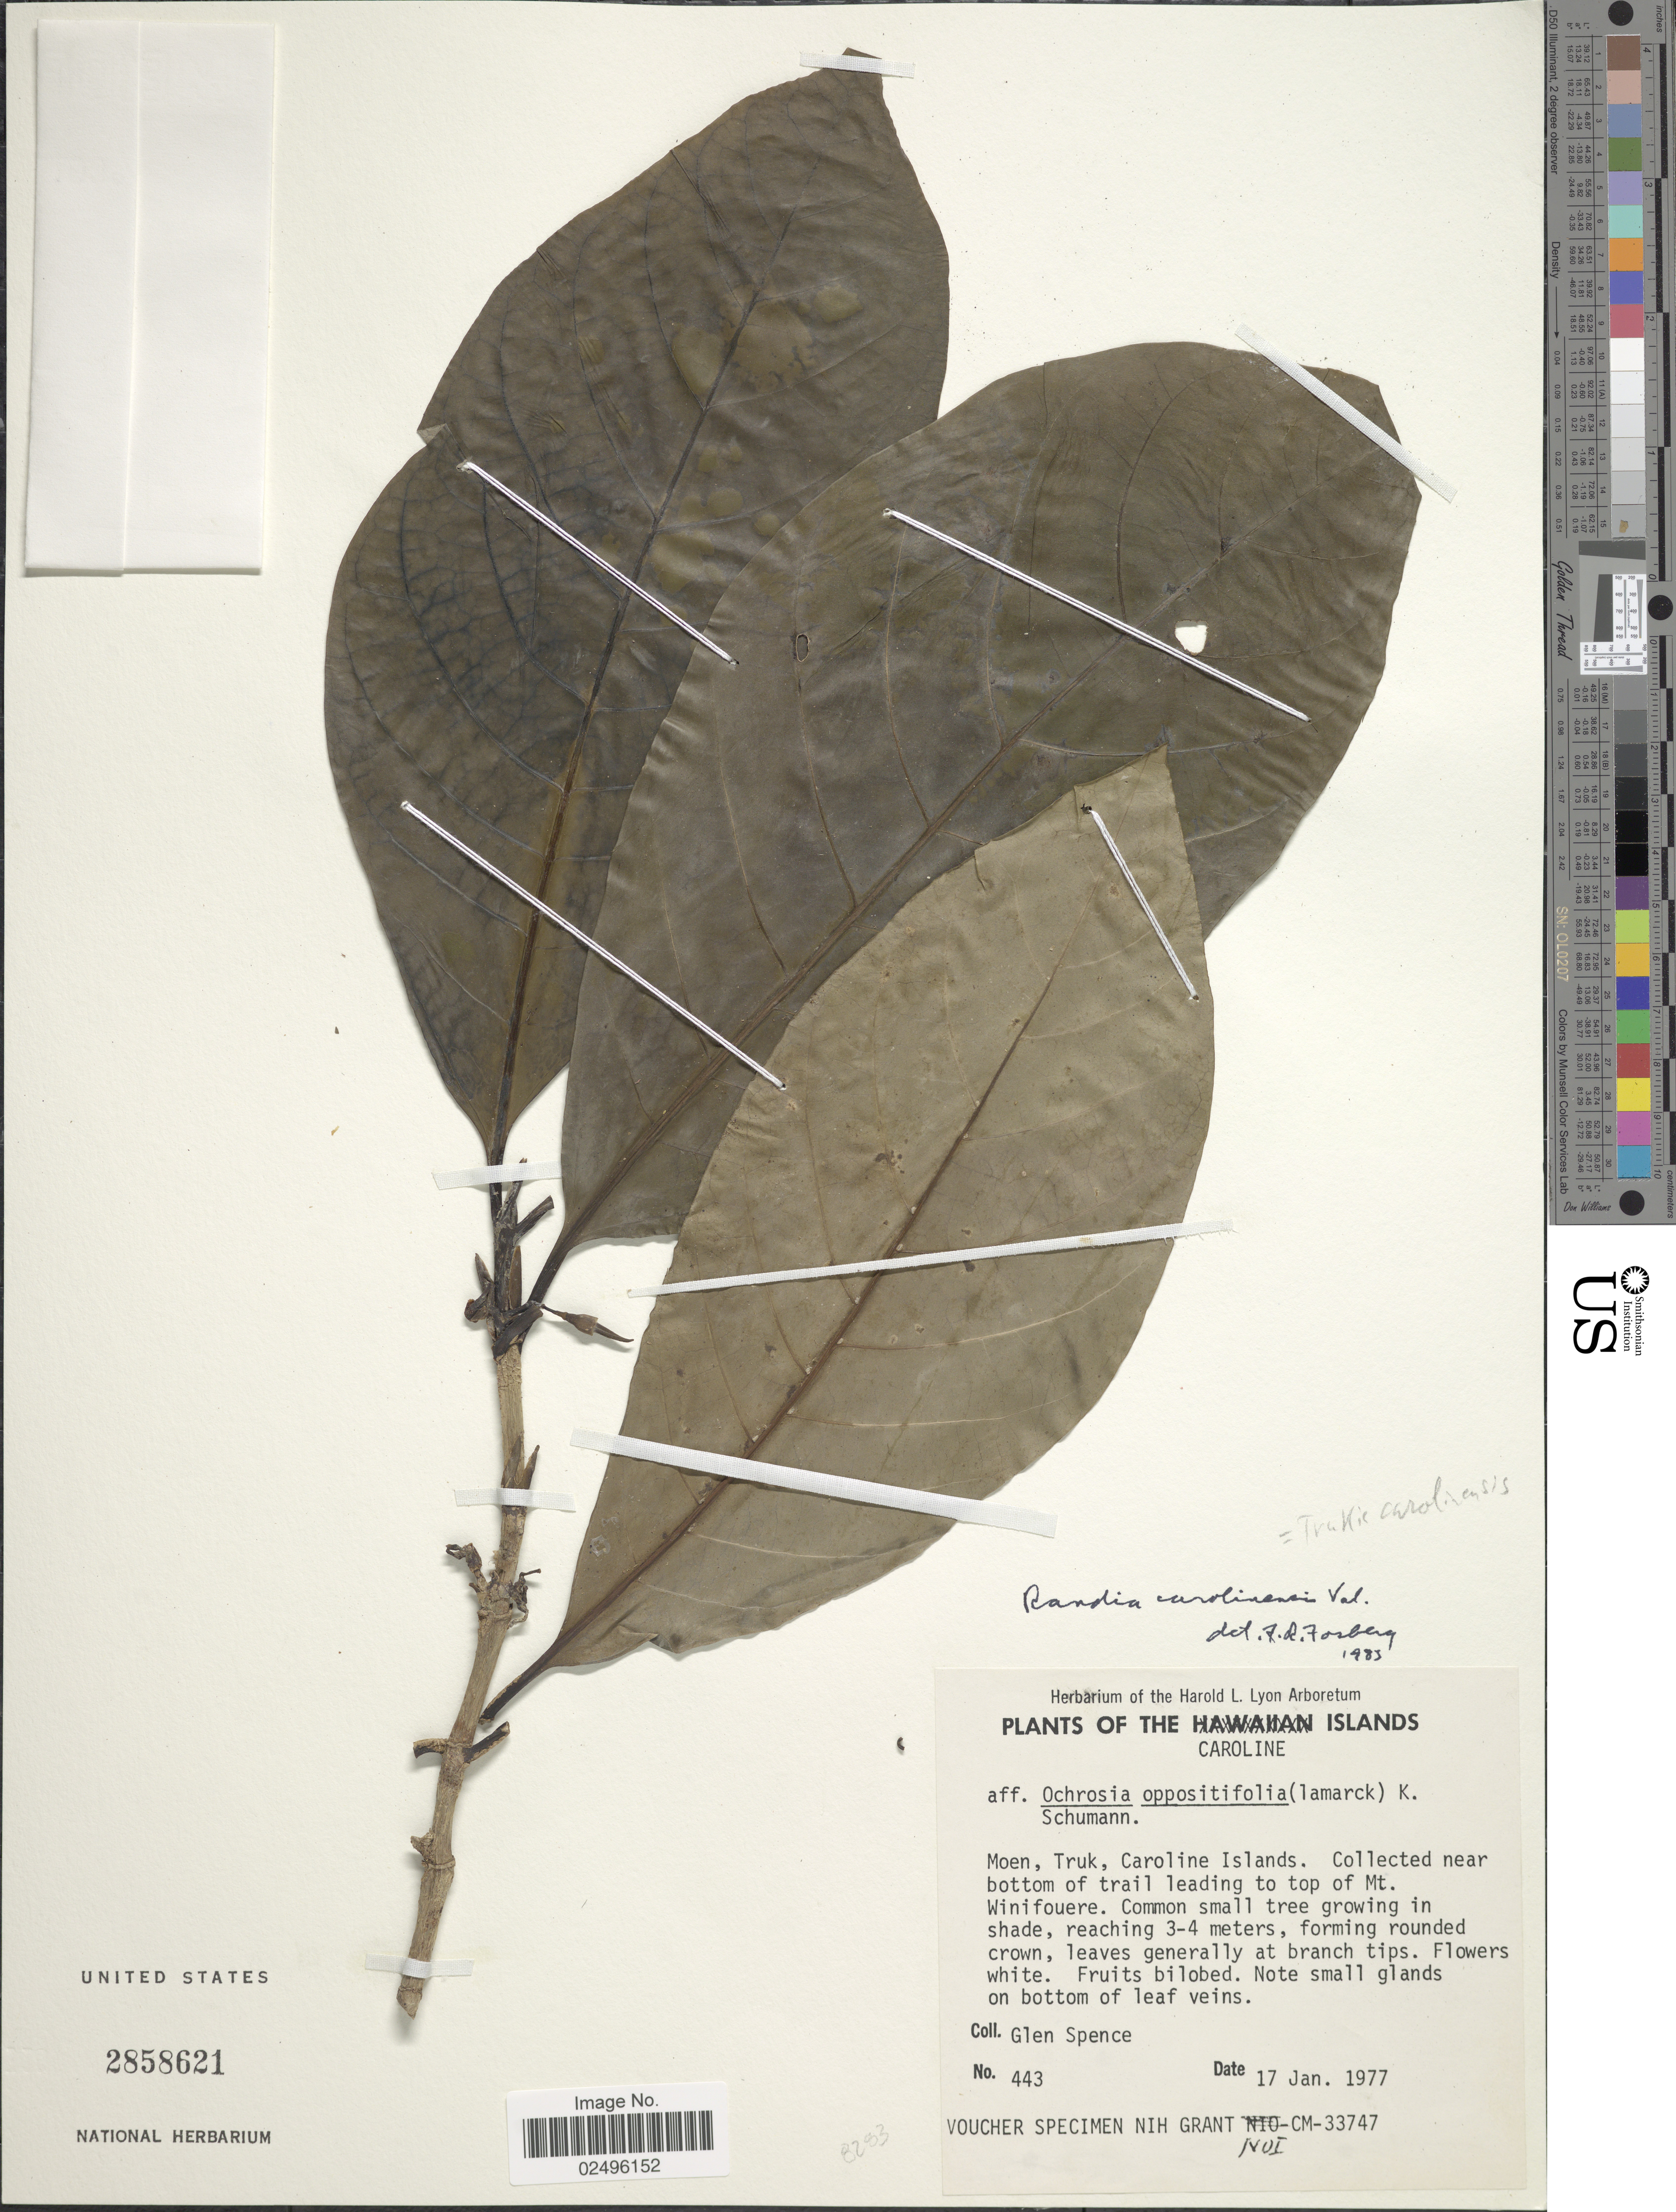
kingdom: Plantae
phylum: Tracheophyta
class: Magnoliopsida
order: Gentianales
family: Rubiaceae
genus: Trukia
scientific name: Trukia carolinensis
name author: (Valeton) Kaneh. & Hatus.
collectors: G. Spence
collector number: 443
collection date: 1977-01-17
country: Micronesia, Federated States of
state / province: Truk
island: Moen [Wono]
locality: The Caroline Islands, Moen, Collected near bottom of trail leading to top of Mt. Winifouere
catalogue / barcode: US 2858621